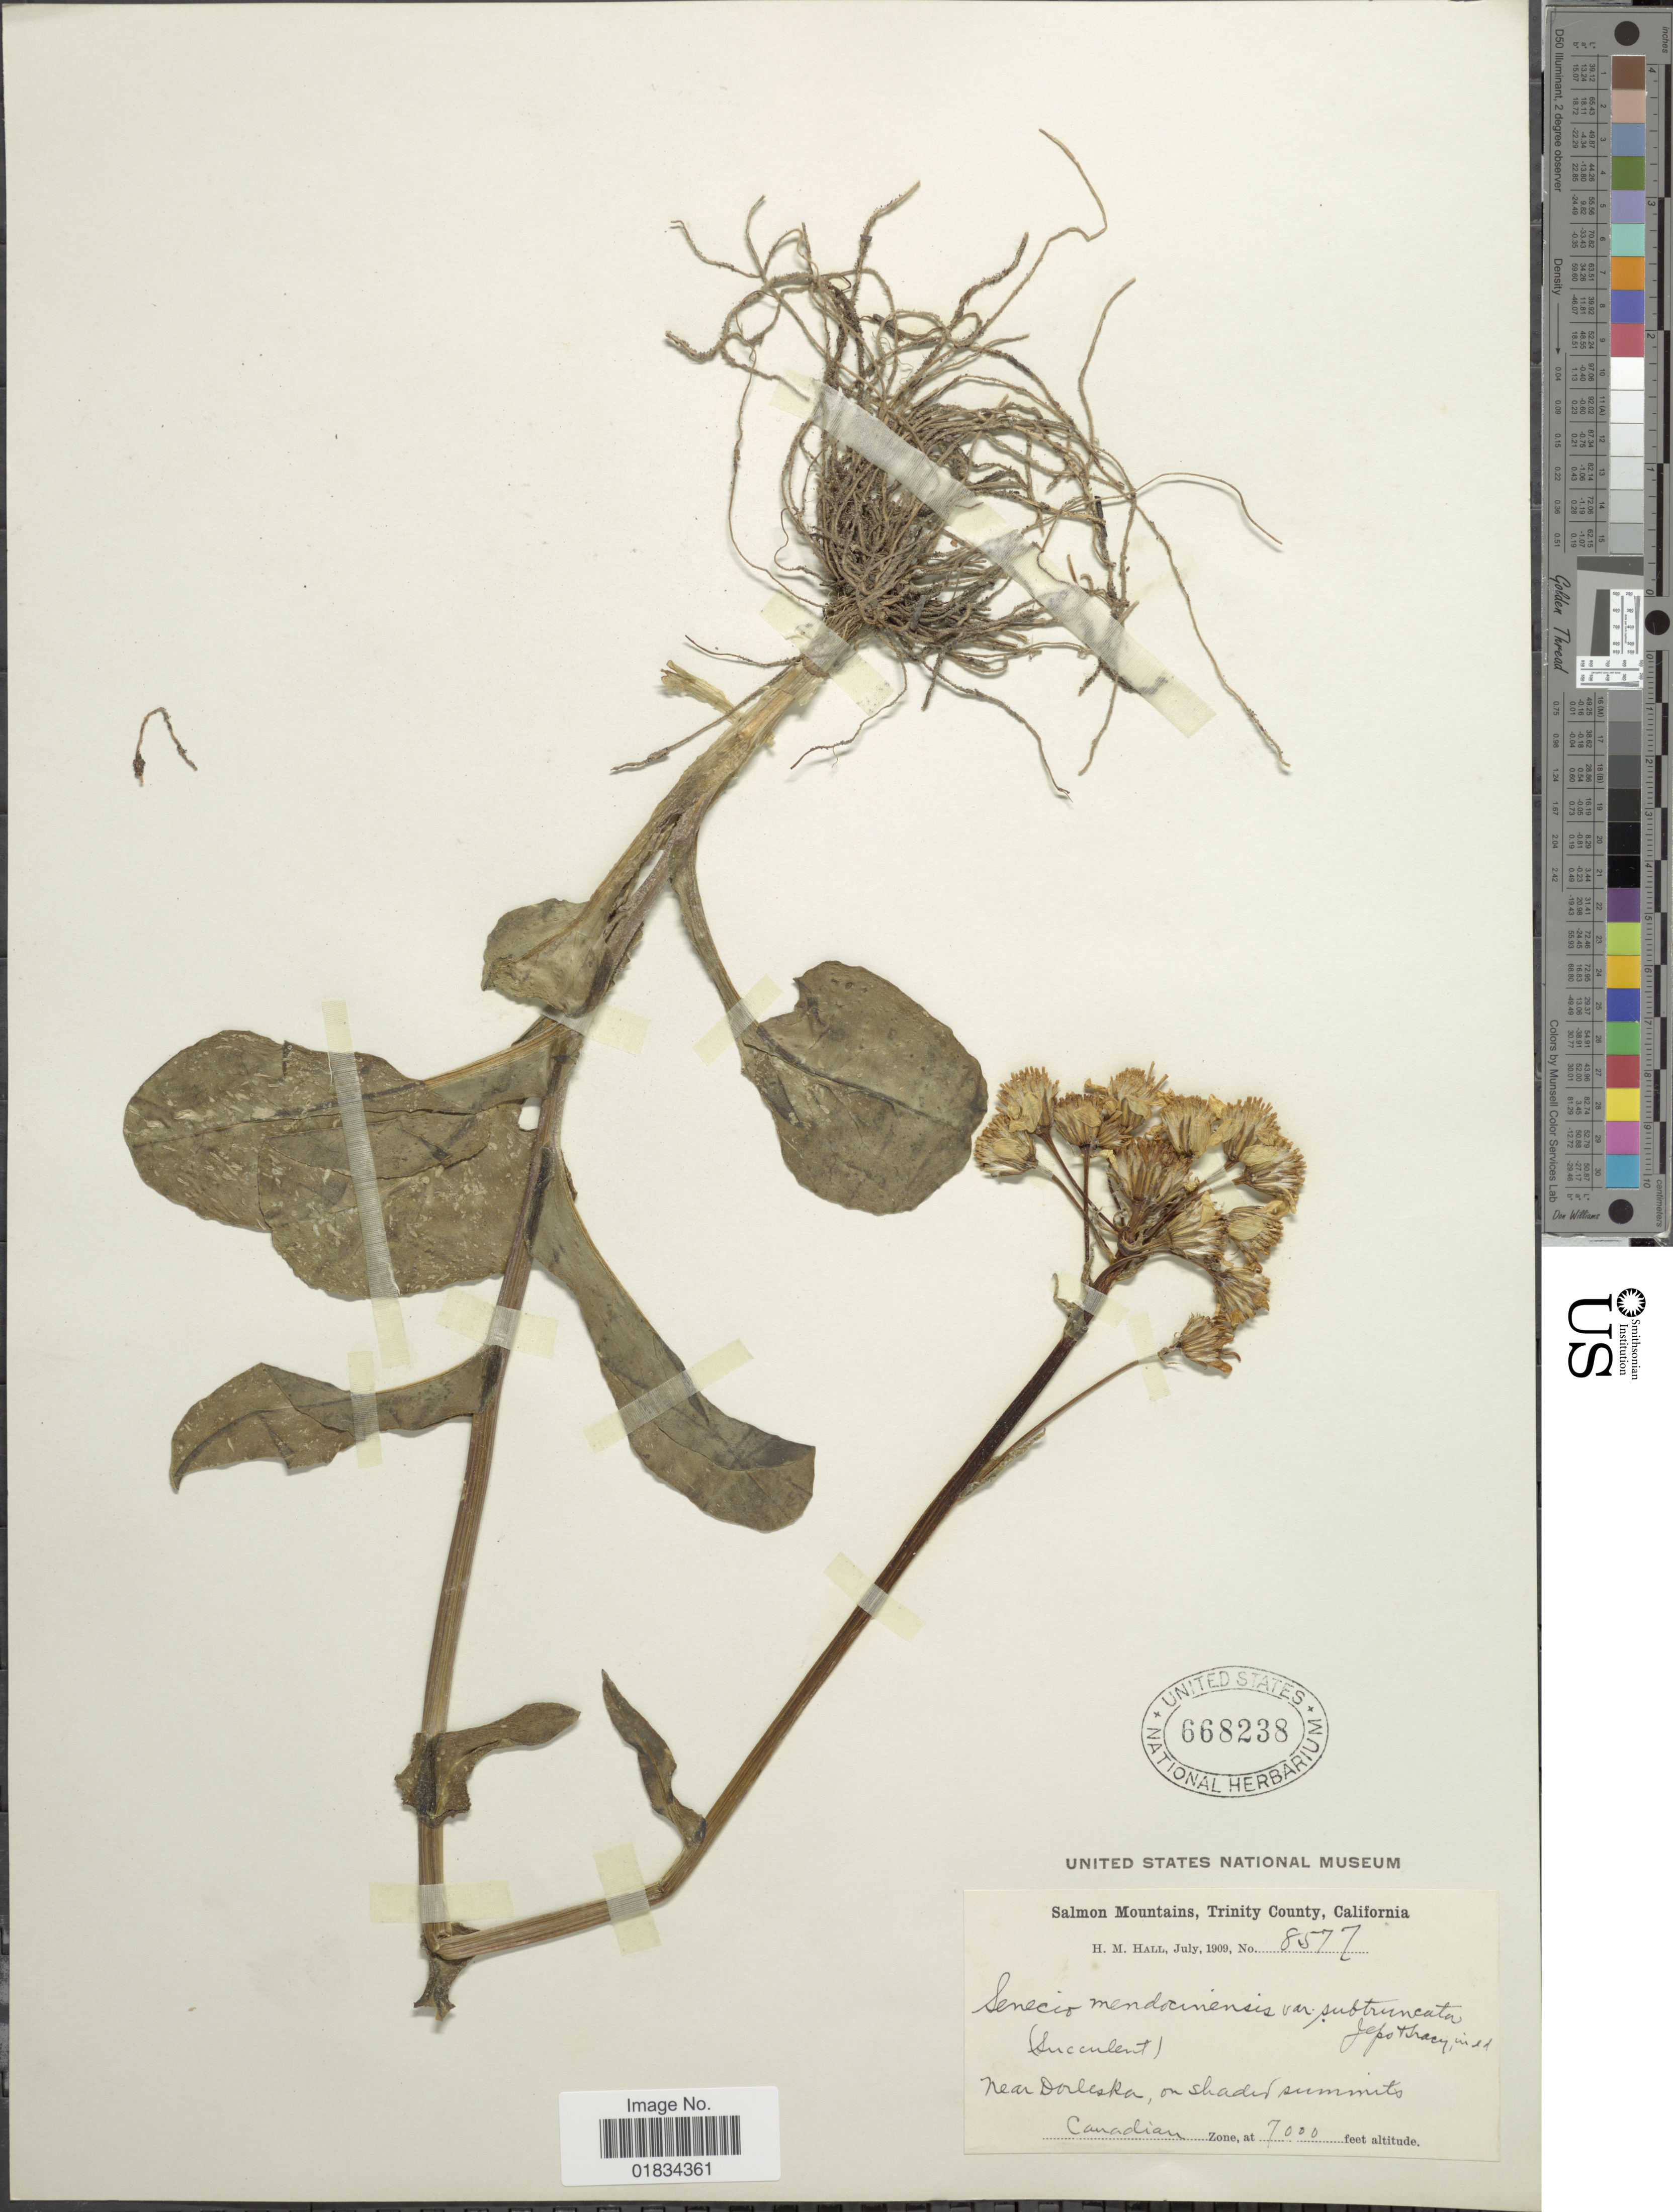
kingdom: Plantae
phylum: Tracheophyta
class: Magnoliopsida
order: Asterales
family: Asteraceae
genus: Senecio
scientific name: Senecio integerrimus var. major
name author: (A. Gray) Cronq.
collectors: H. M. Hall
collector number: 8577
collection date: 1909-07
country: United States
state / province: California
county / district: Trinity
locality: Salmon Mountains, Trinity County, Near Dorleska, on shaded summits Canadian Zone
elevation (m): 2134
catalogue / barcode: US 668238